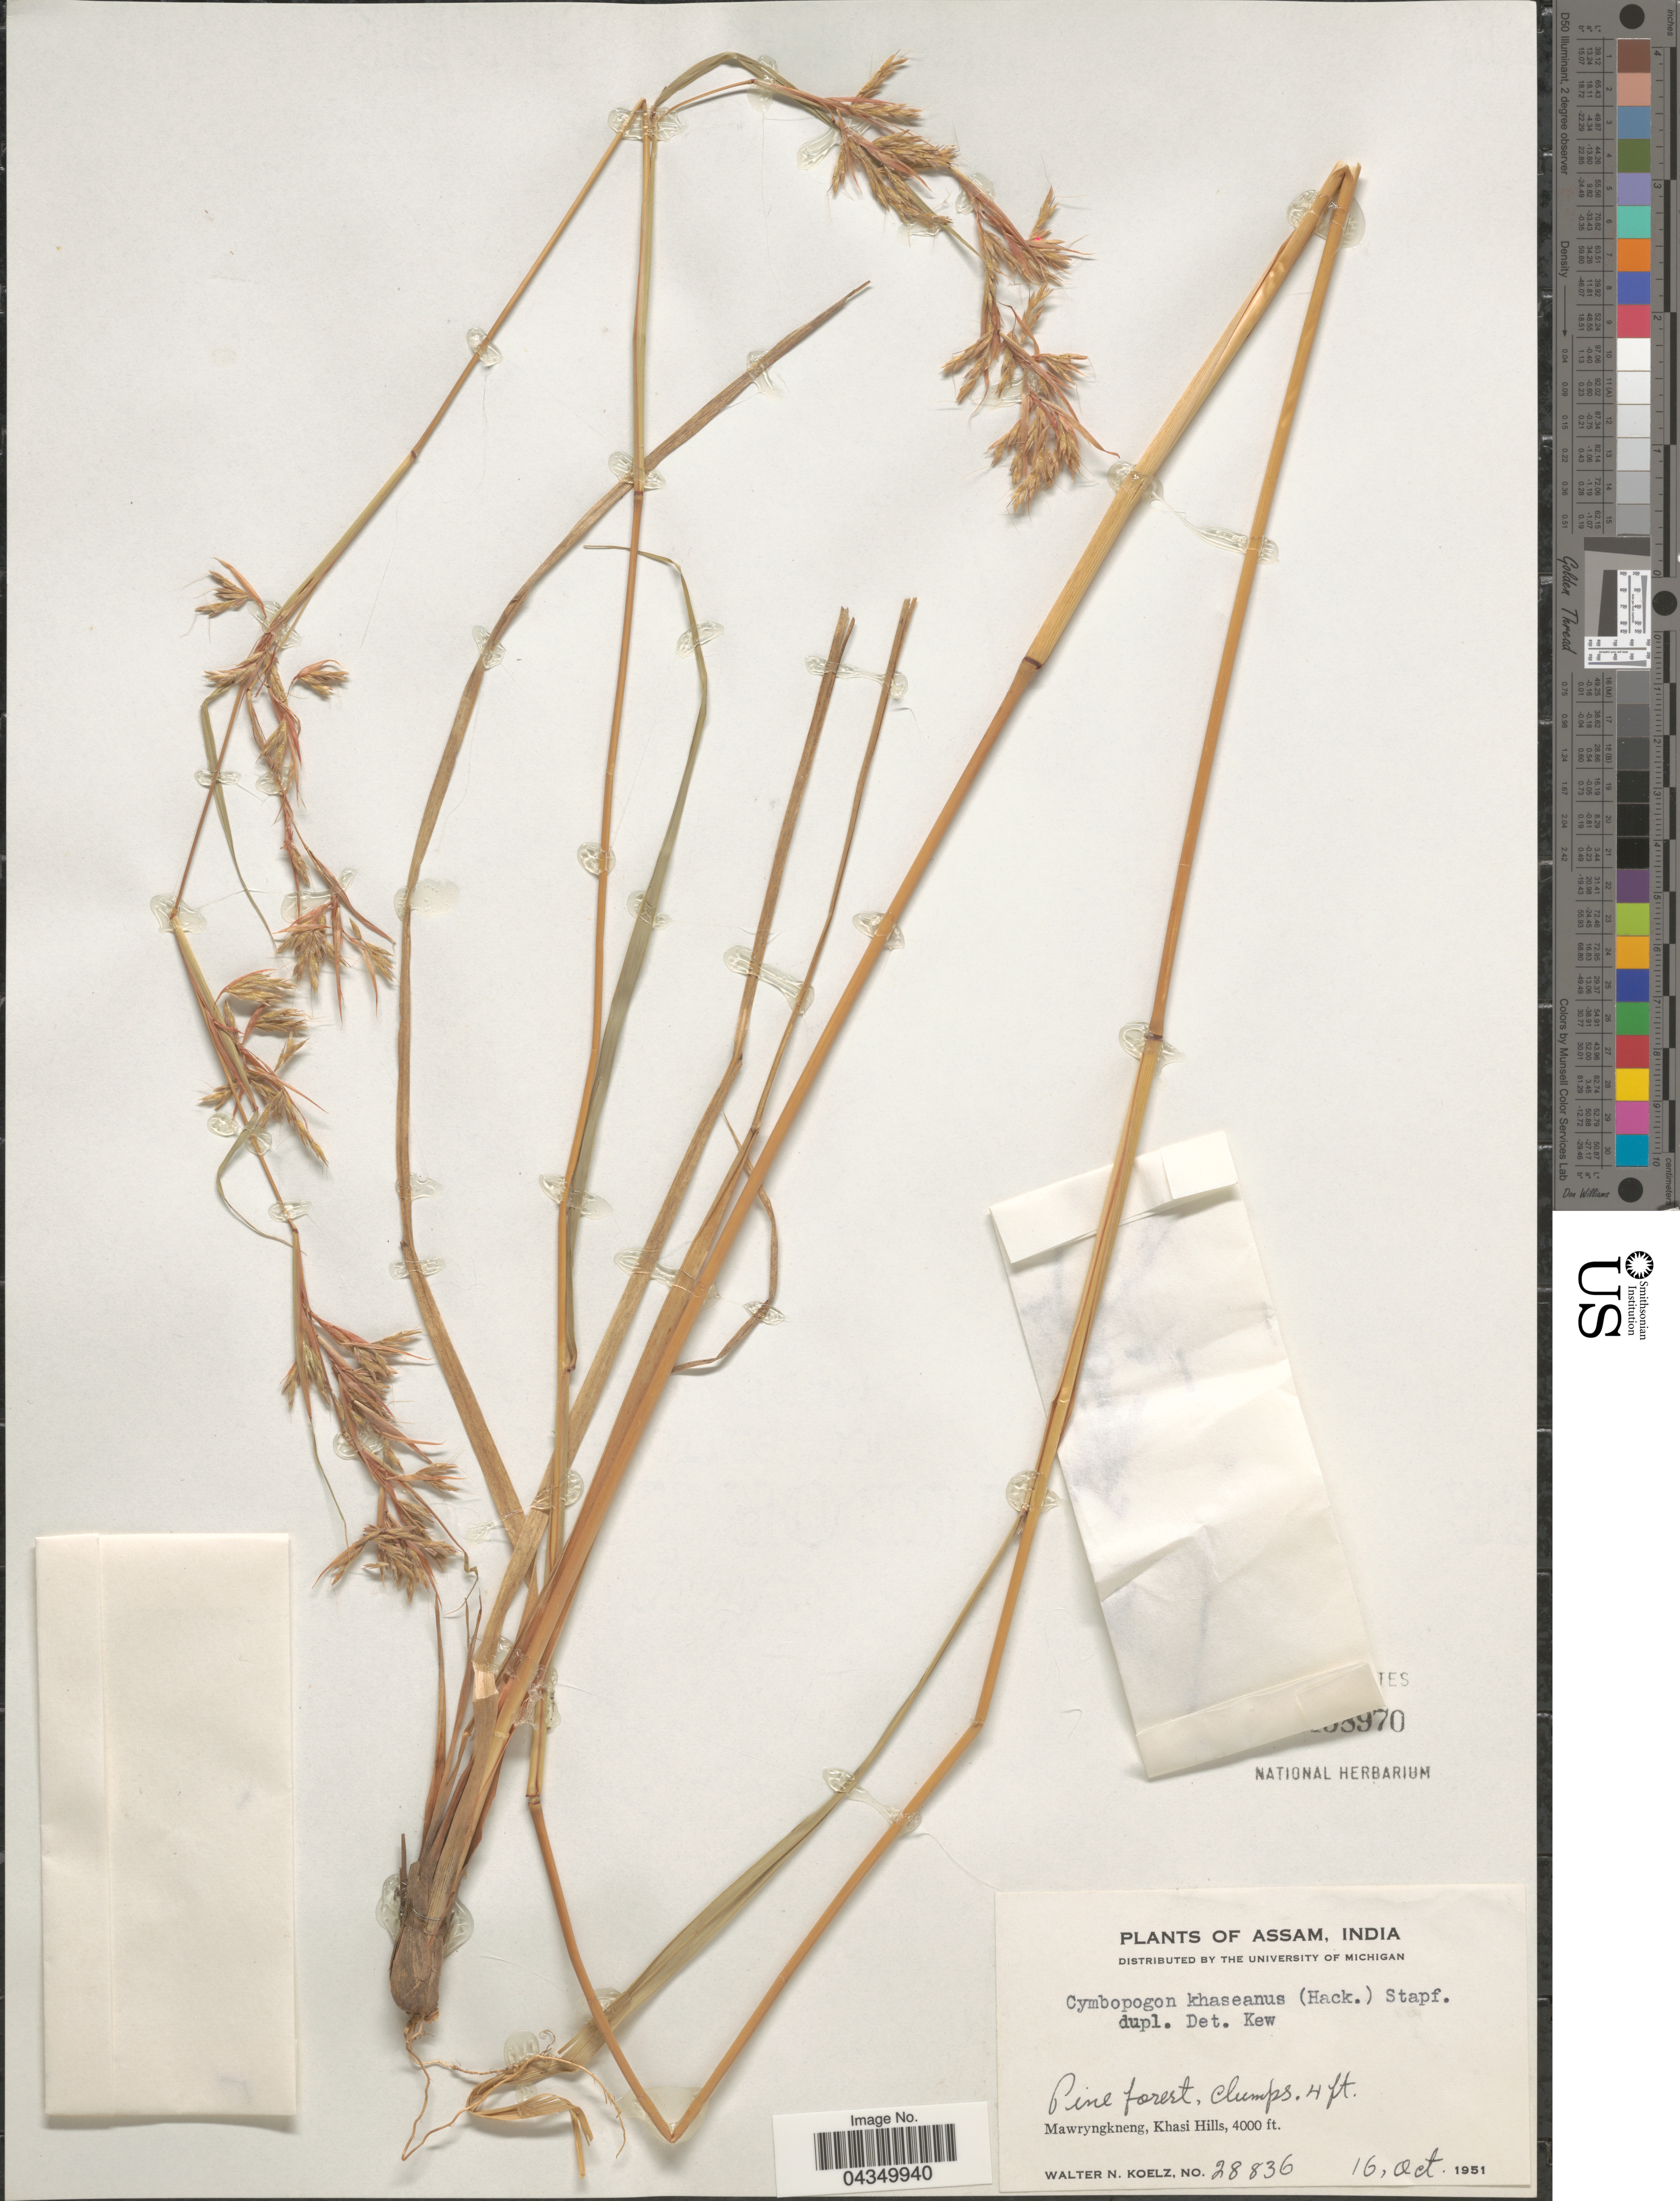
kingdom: Plantae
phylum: Tracheophyta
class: Liliopsida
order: Poales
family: Poaceae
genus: Cymbopogon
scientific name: Cymbopogon khasianus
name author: (Hack.) Stapf ex Bor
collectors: W. N. Koelz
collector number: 28836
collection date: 1951-10-16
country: India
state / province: Meghalaya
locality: Mawryngkneng, Khasi Hills.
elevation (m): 1219